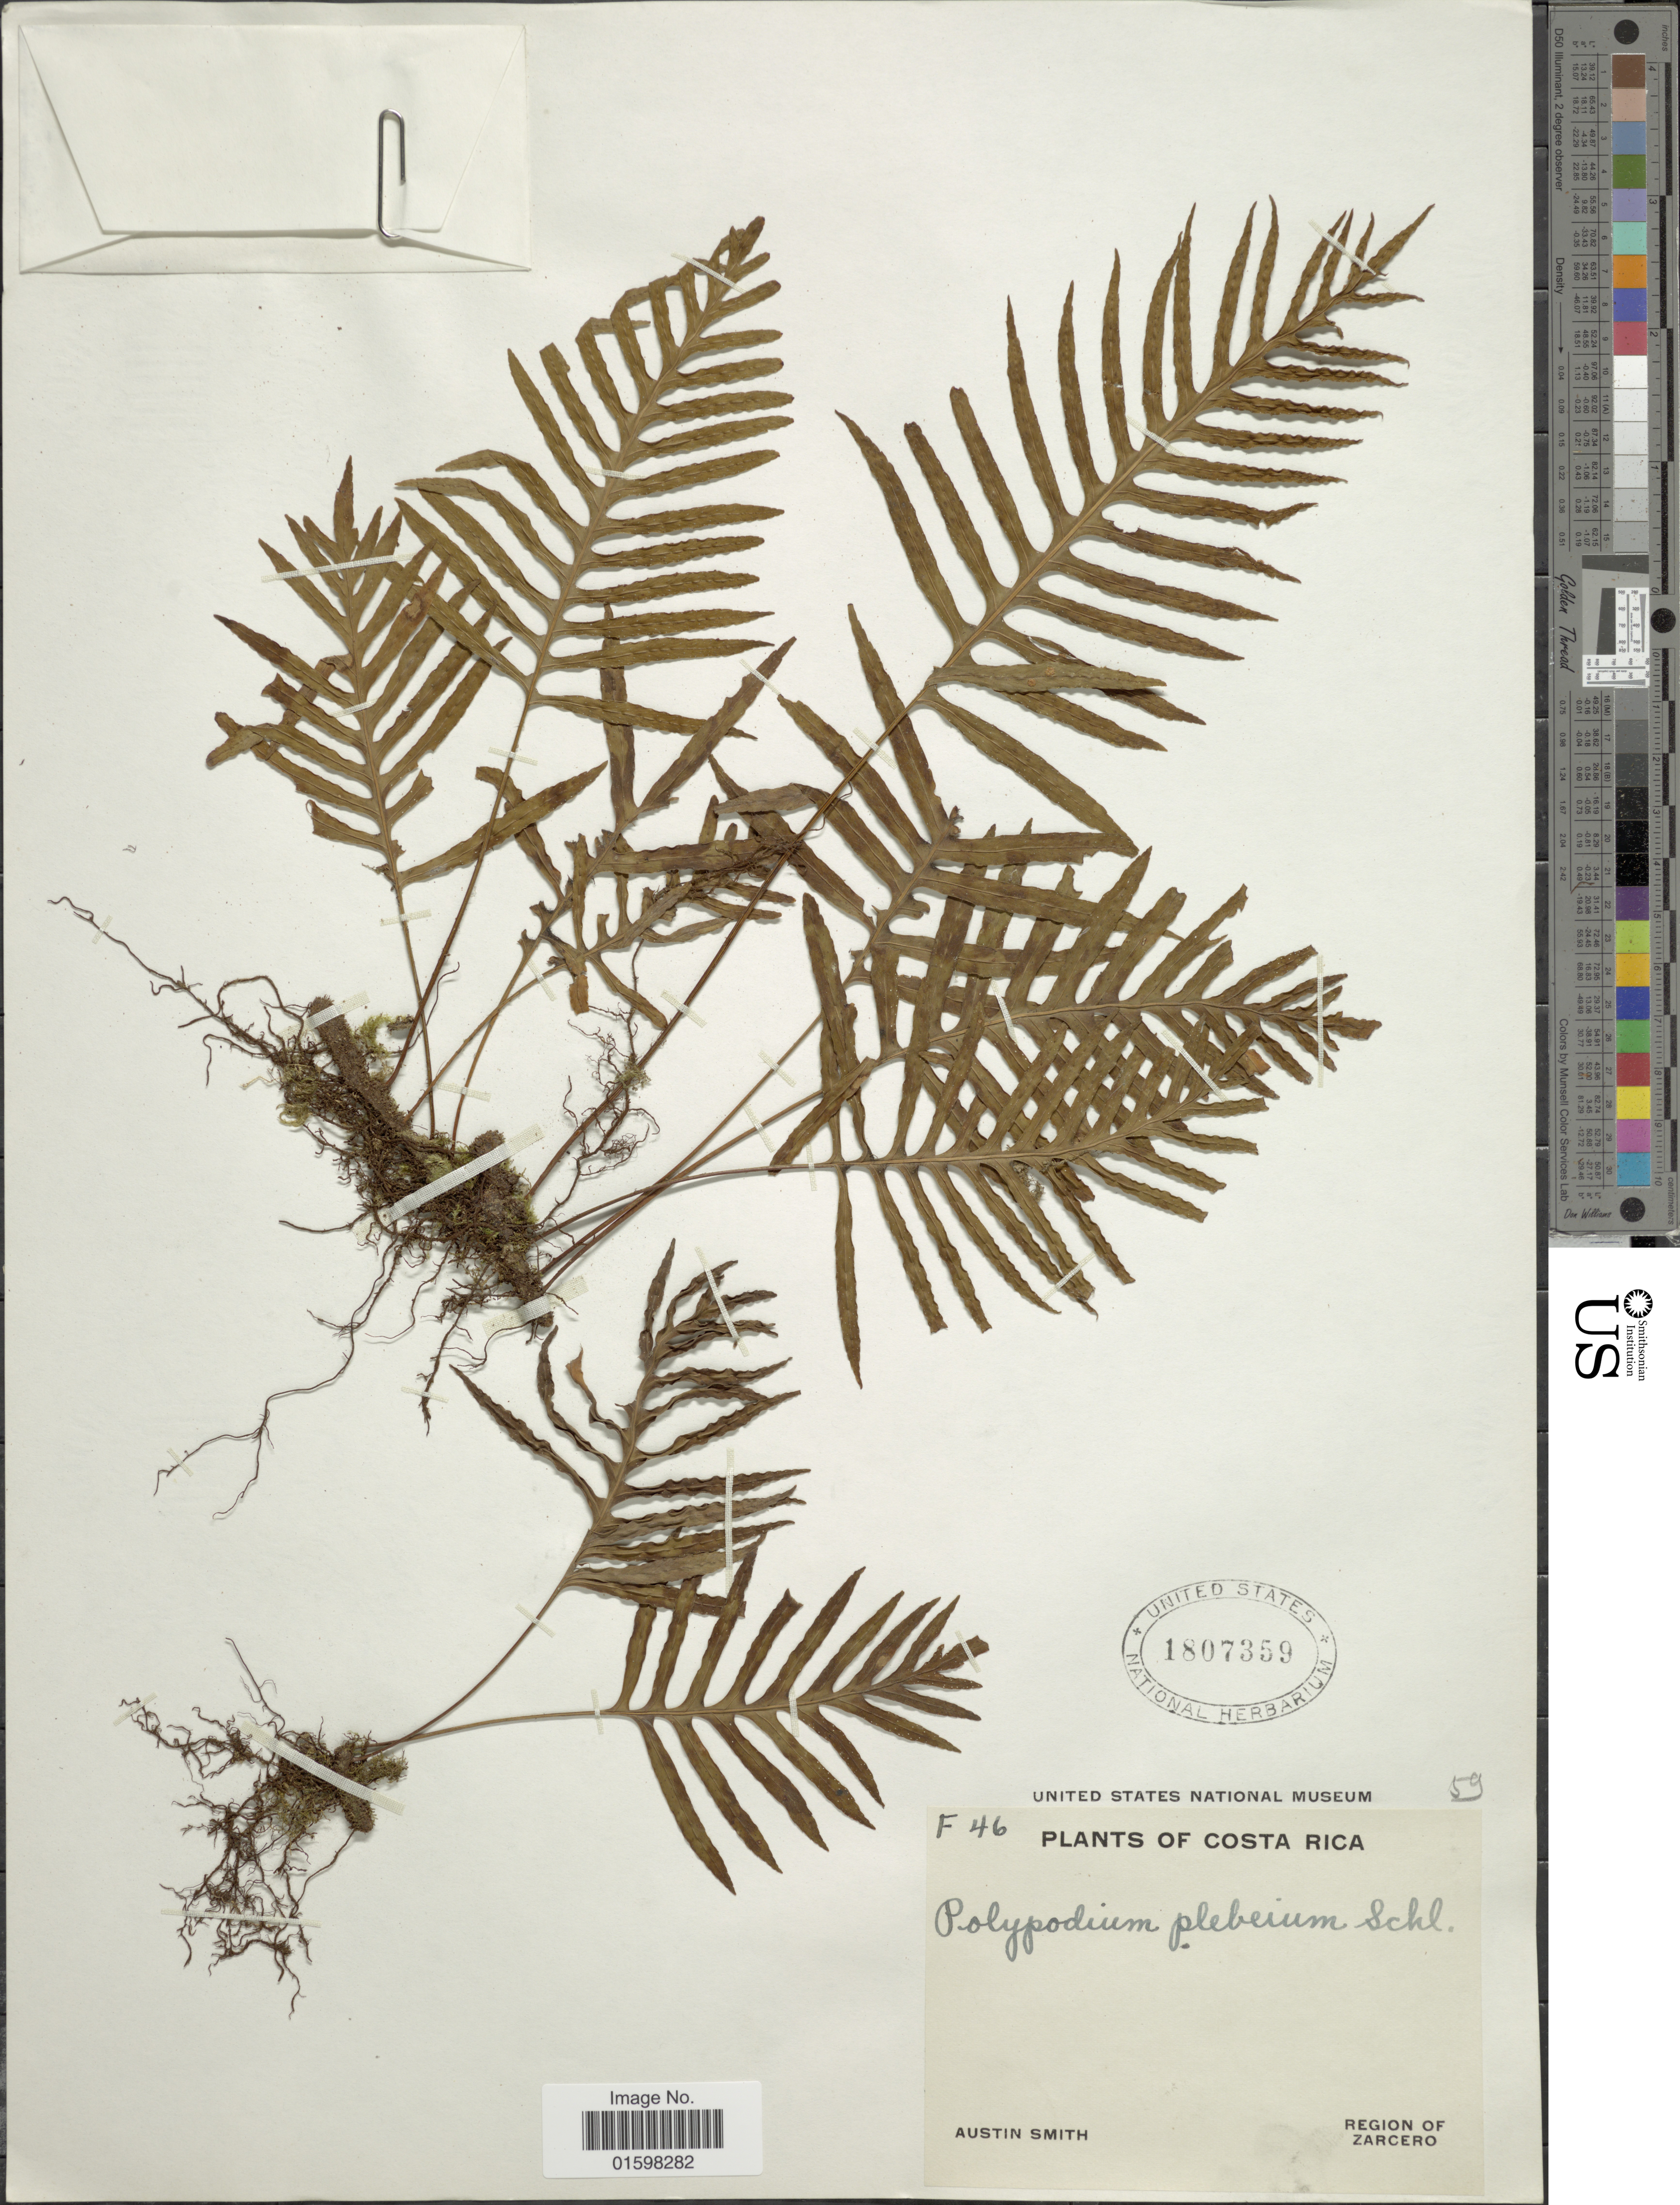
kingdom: Plantae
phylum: Tracheophyta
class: Polypodiopsida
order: Polypodiales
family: Polypodiaceae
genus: Pleopeltis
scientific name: Pleopeltis plebeia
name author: (Schltdl. ex Cham.) A.R. Sm. & Tejero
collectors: Aust P. Smith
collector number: F 46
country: Costa Rica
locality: Region of Zarcero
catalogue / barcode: US 1807359